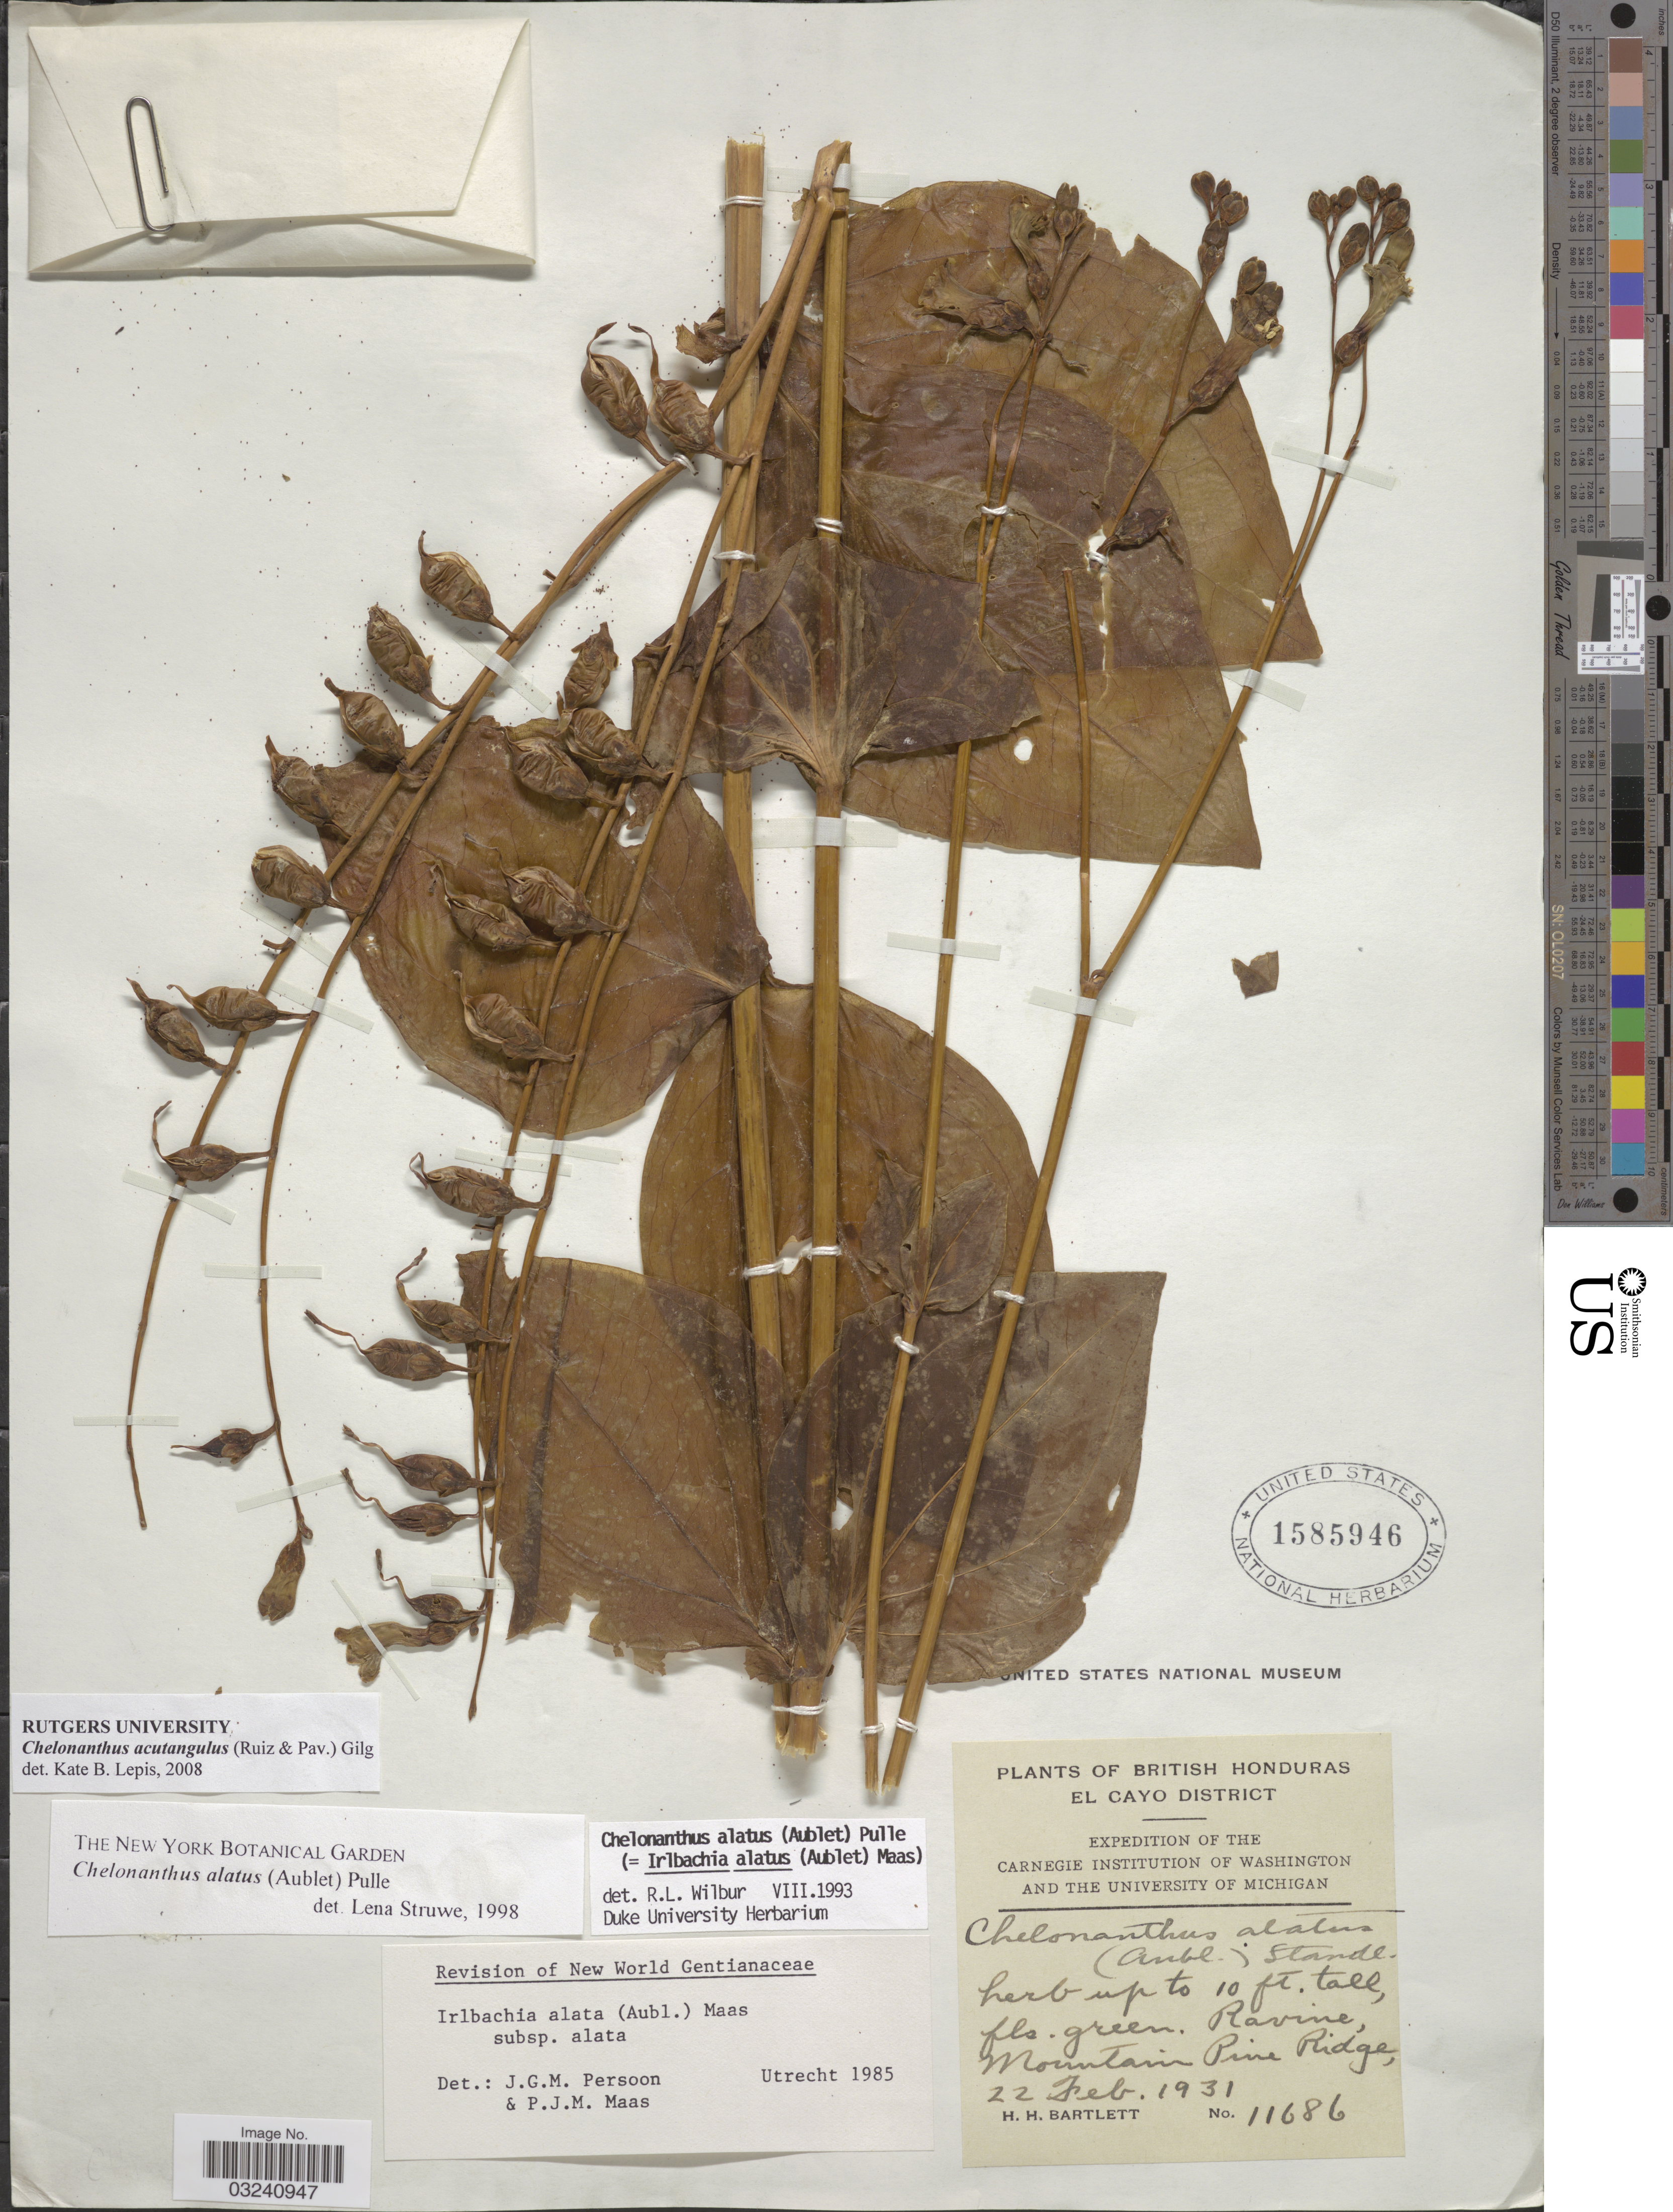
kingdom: Plantae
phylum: Tracheophyta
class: Magnoliopsida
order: Gentianales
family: Gentianaceae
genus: Chelonanthus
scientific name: Chelonanthus acutangulus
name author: (Ruiz & Pav.) Gilg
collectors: H. H. Bartlett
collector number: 11686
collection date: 1931-02-22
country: Belize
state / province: Cayo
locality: British Honduras. El Cayo District. Ravine, Mountain Pine Ridge.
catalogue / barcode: US 1585946